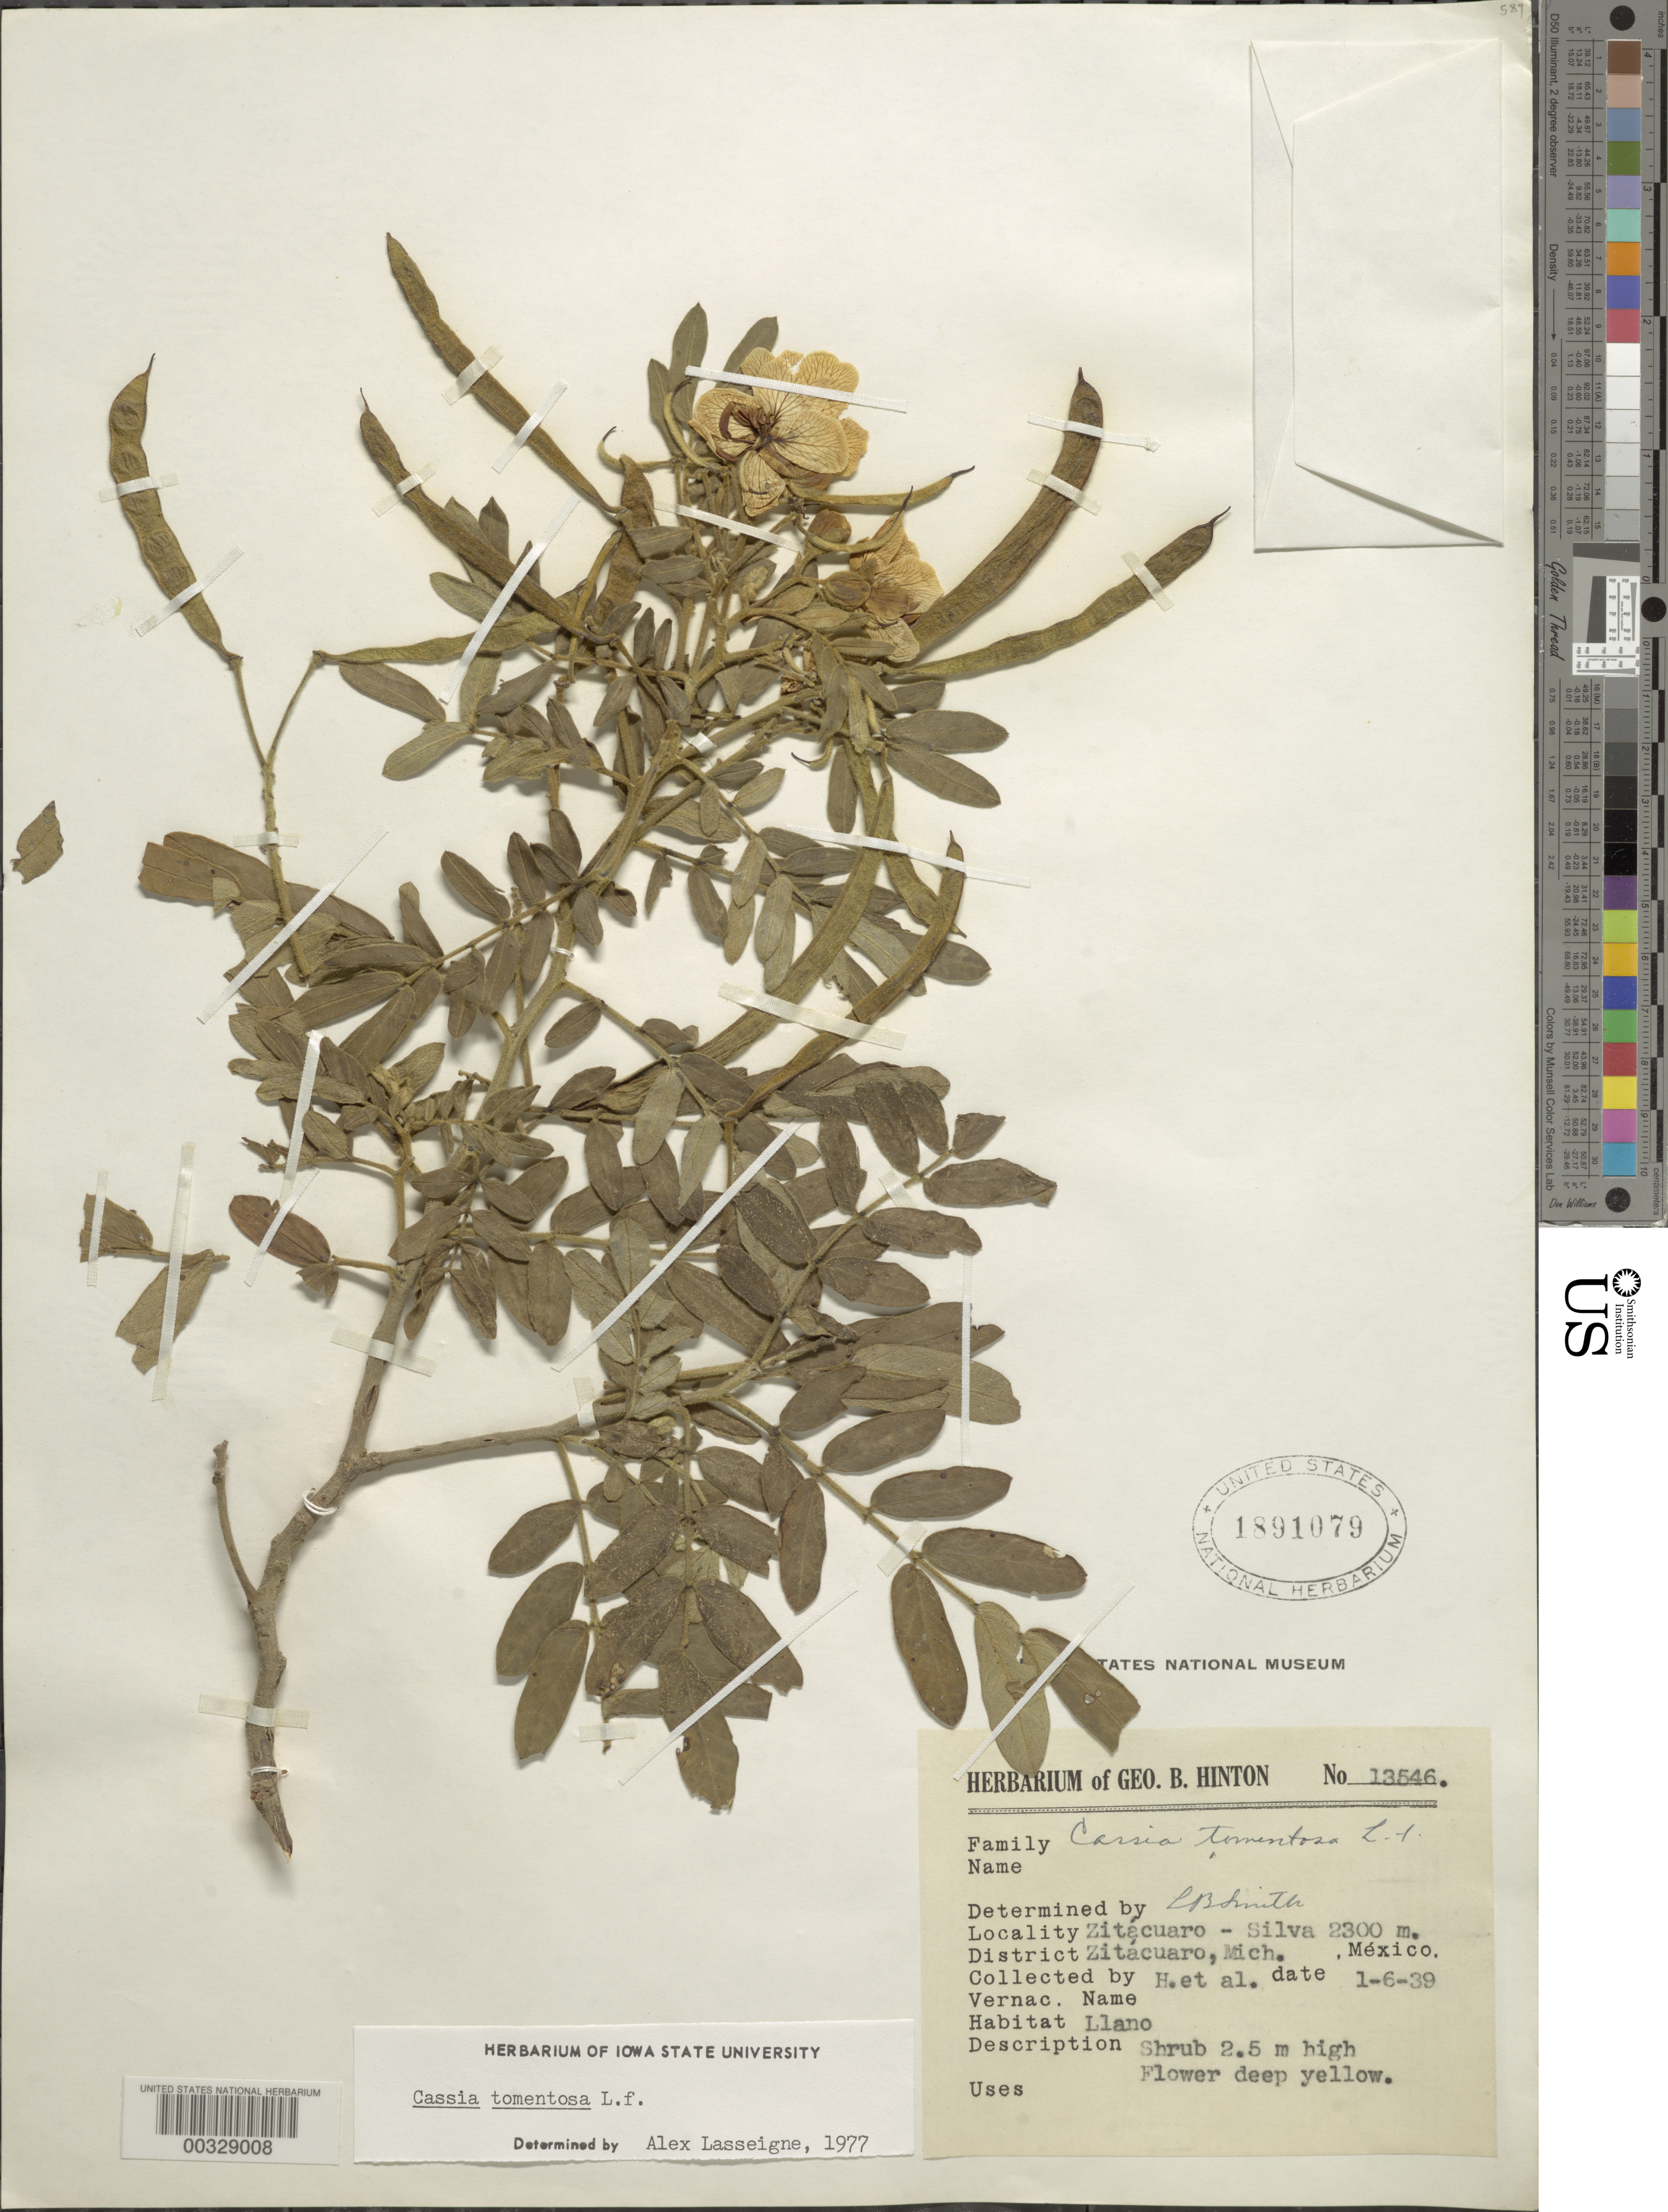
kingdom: Plantae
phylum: Tracheophyta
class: Magnoliopsida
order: Fabales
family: Fabaceae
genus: Senna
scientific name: Senna multiglandulosa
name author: (Jacq.) H.S. Irwin & Barneby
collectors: G. B. Hinton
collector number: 13546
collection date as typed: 06 Jan 1939 or 01 Jun 1939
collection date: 1939-01-06 or 1939-06-01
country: Mexico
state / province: Michoacán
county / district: Zitácuaro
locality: Zitacuaro - Silva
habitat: Llano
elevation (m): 2300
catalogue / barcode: US 1891079